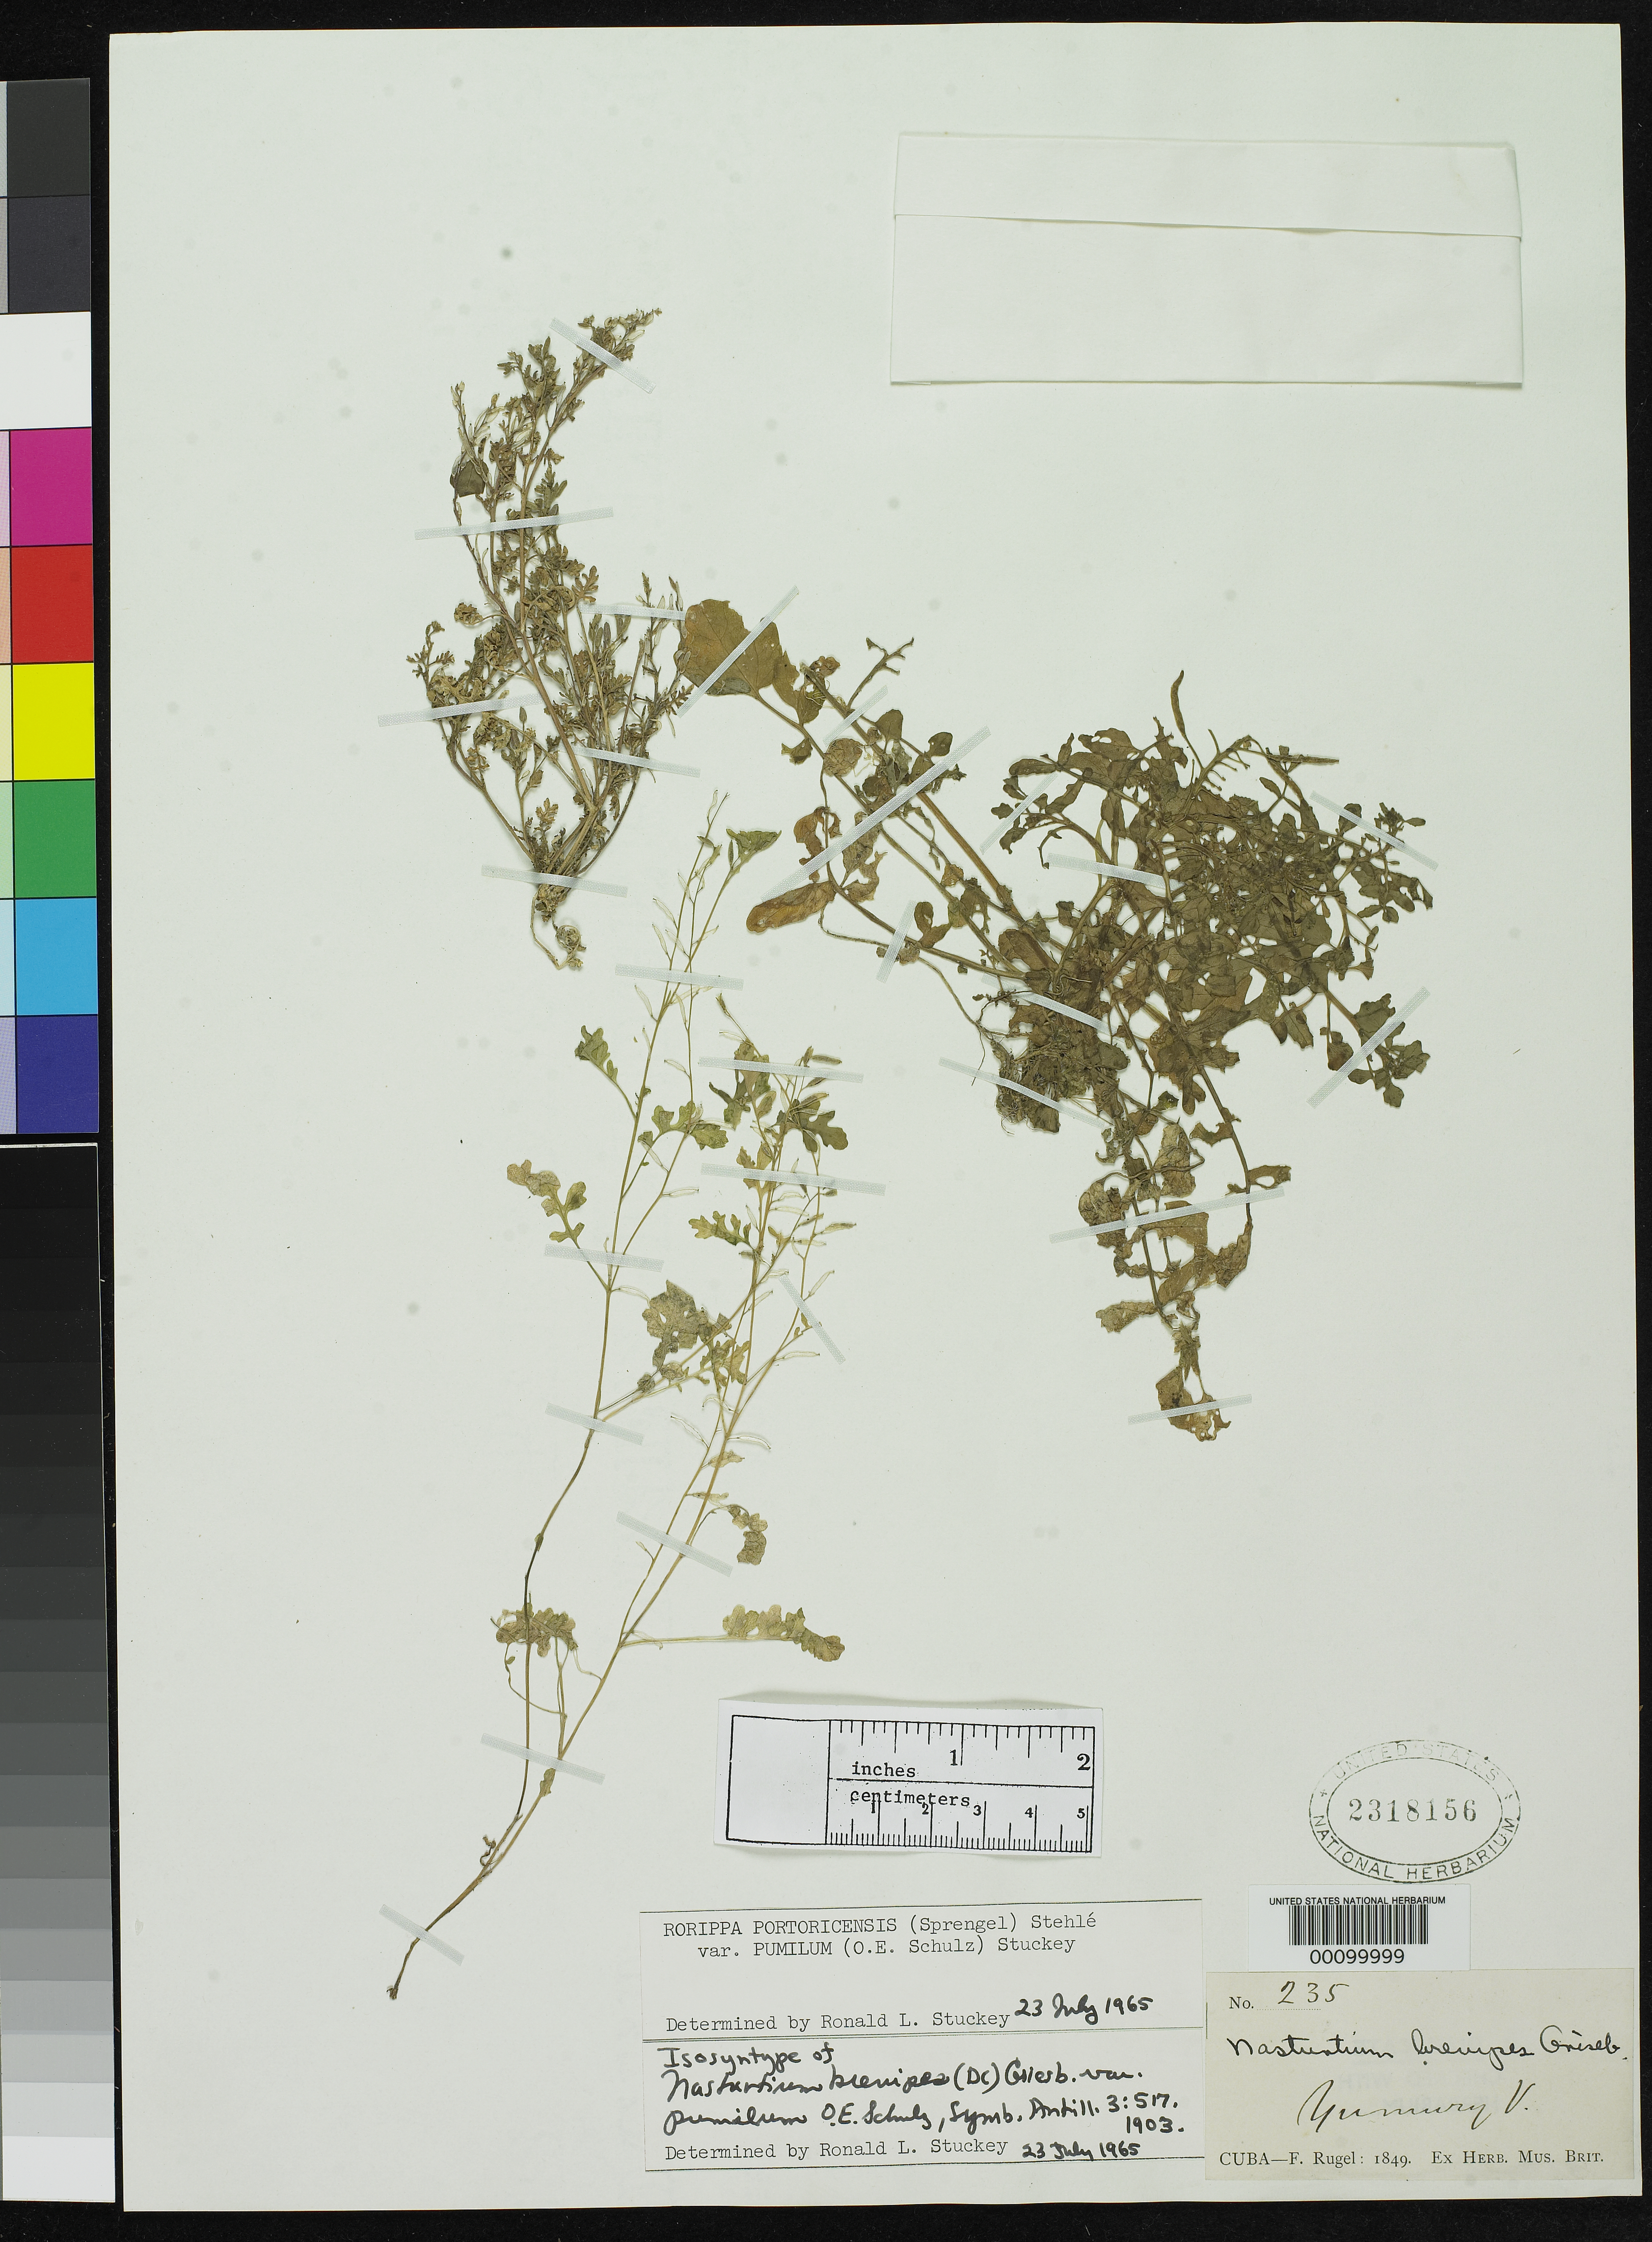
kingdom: Plantae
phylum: Tracheophyta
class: Magnoliopsida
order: Brassicales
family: Brassicaceae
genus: Nasturtium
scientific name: Nasturtium brevipes var. pumilum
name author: O.E. Schulz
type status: Isosyntype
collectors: F. Rugel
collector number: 235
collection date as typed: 1849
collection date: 1849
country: Cuba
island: Greater Antilles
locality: Yumury Valley.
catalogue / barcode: US 2318156